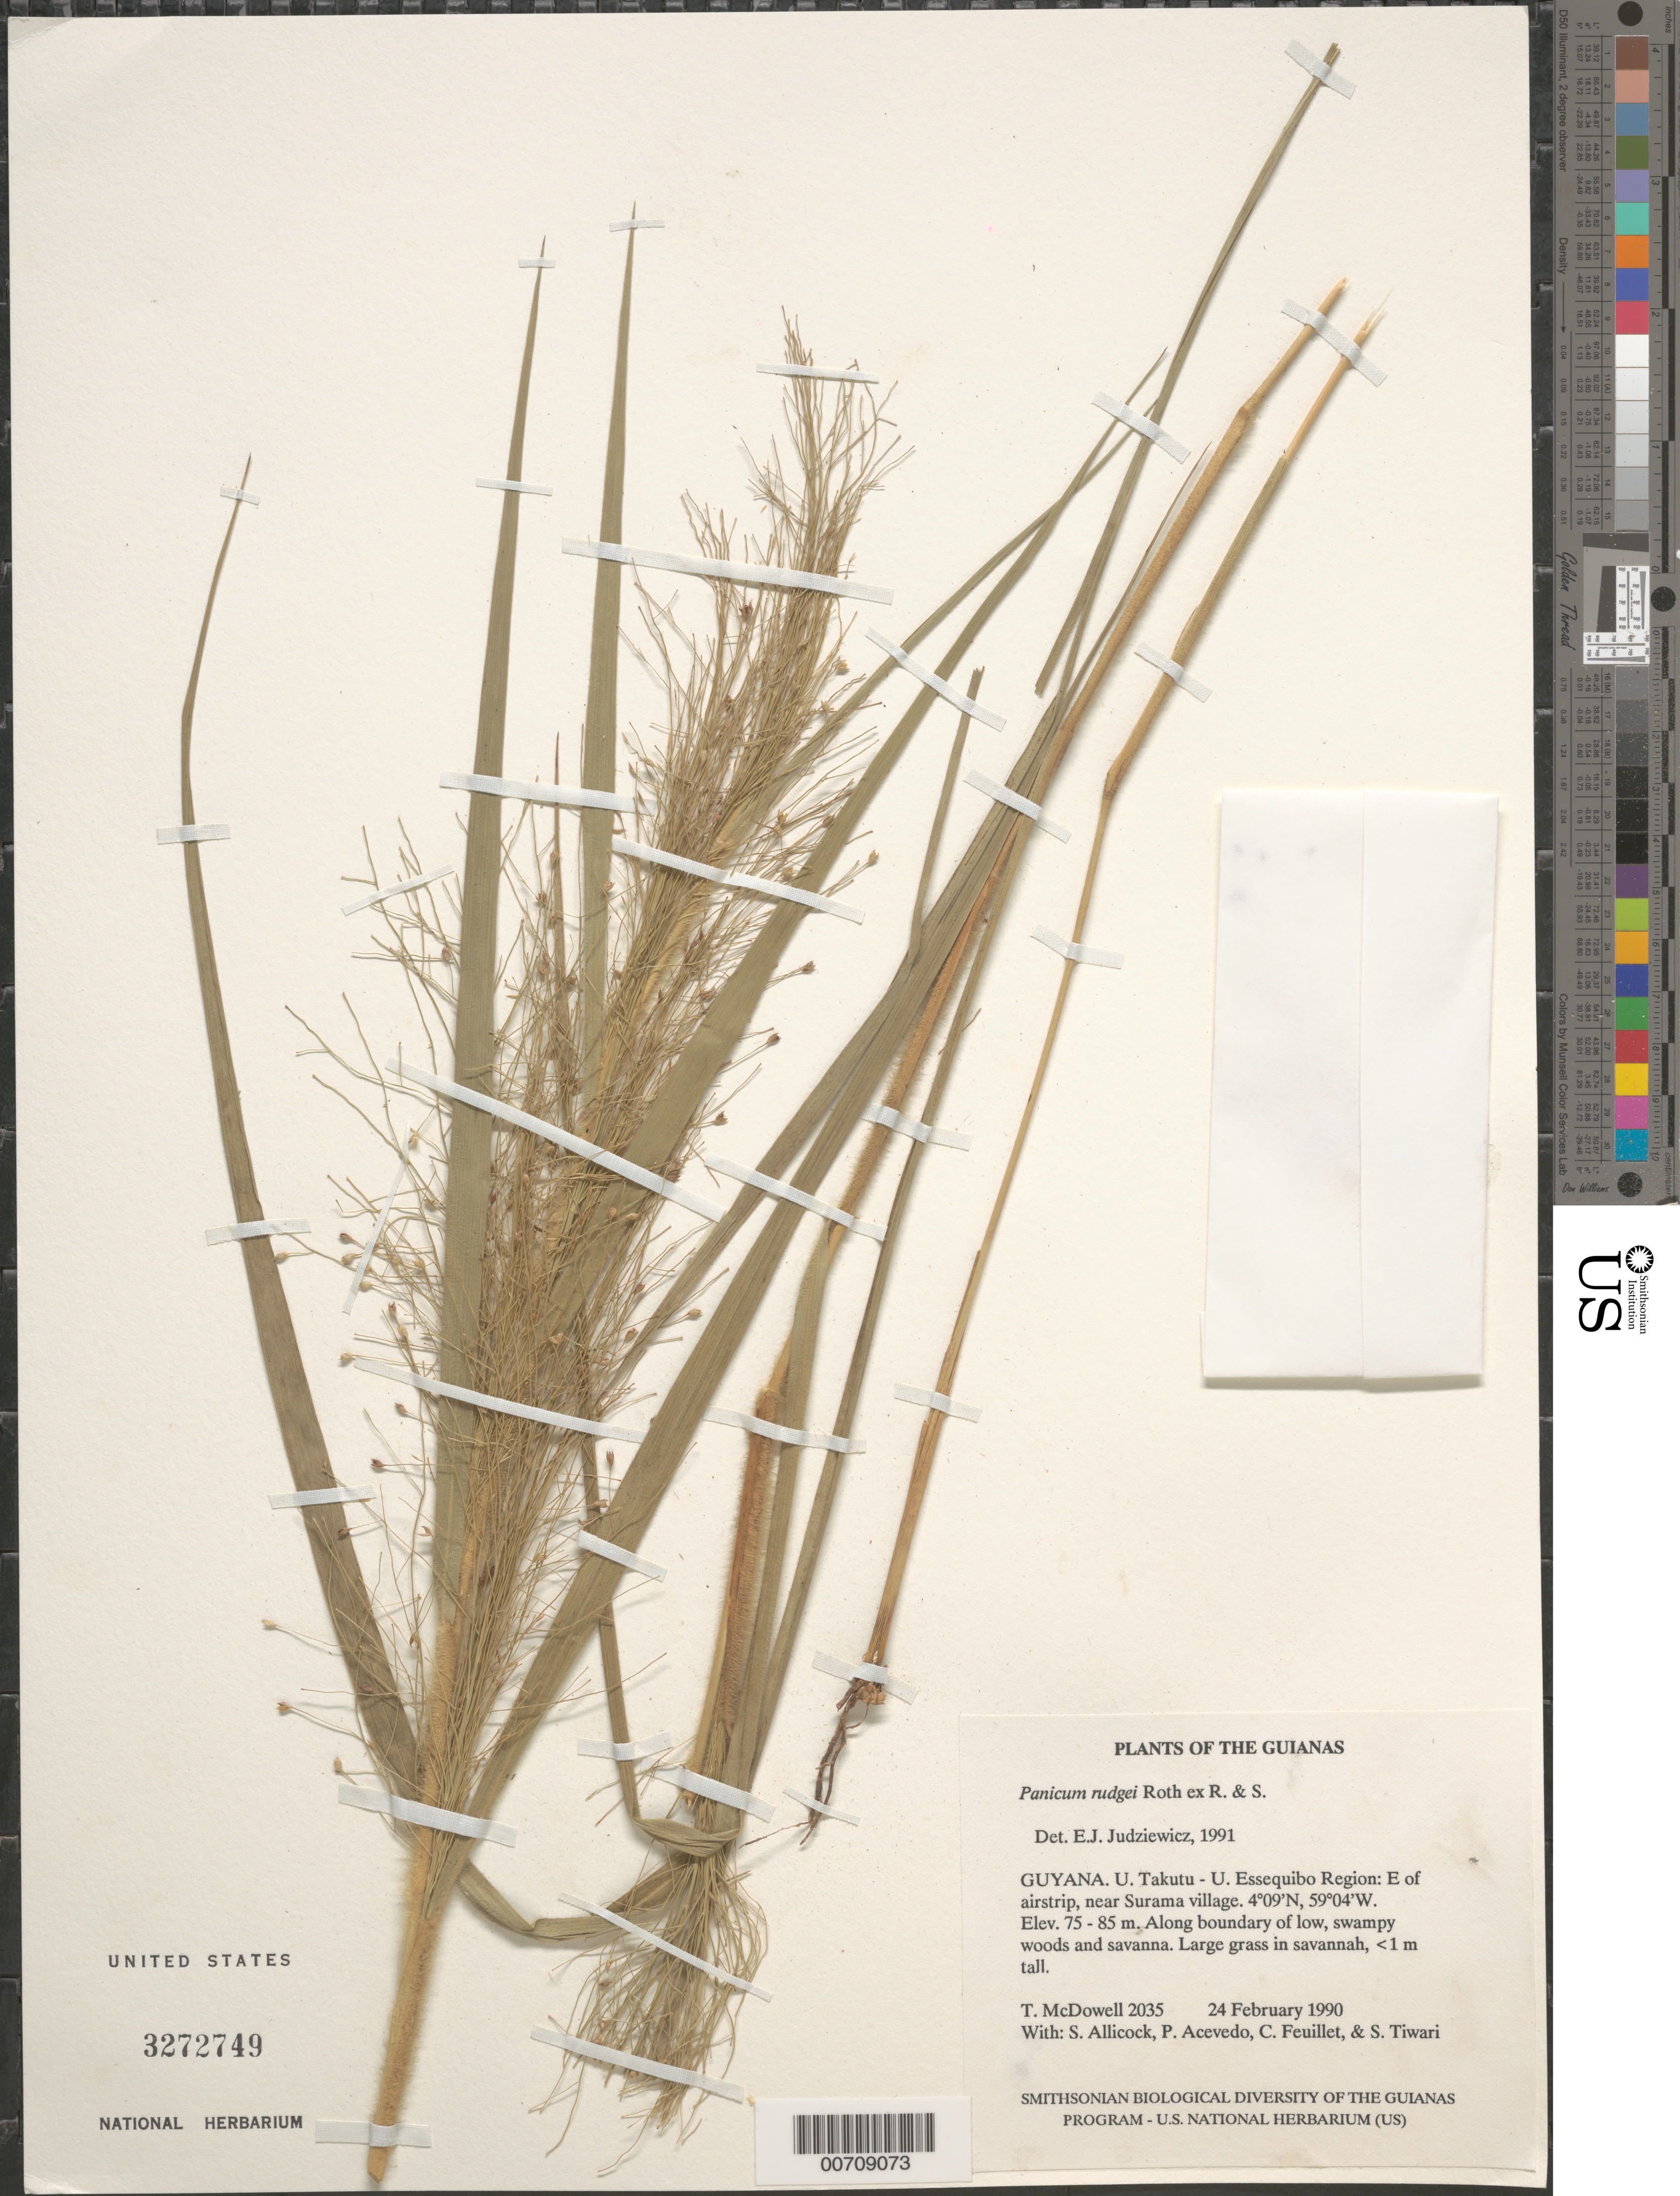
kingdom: Plantae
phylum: Tracheophyta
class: Liliopsida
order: Poales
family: Poaceae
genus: Panicum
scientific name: Panicum rudgei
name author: Roem. & Schult.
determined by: Judziewicz, E. J.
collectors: T. McDowell, S. Allicock, P. Acevedo-Rodr., C. Feuillet & S. Tiwari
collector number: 2035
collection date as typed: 24 February 1990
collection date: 1990-02-24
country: Guyana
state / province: U. Takutu-U. Essequibo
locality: E of airstrip, near Surama Village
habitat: Along boundary of low, swampy woods and savanna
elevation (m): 75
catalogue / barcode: US 3272749